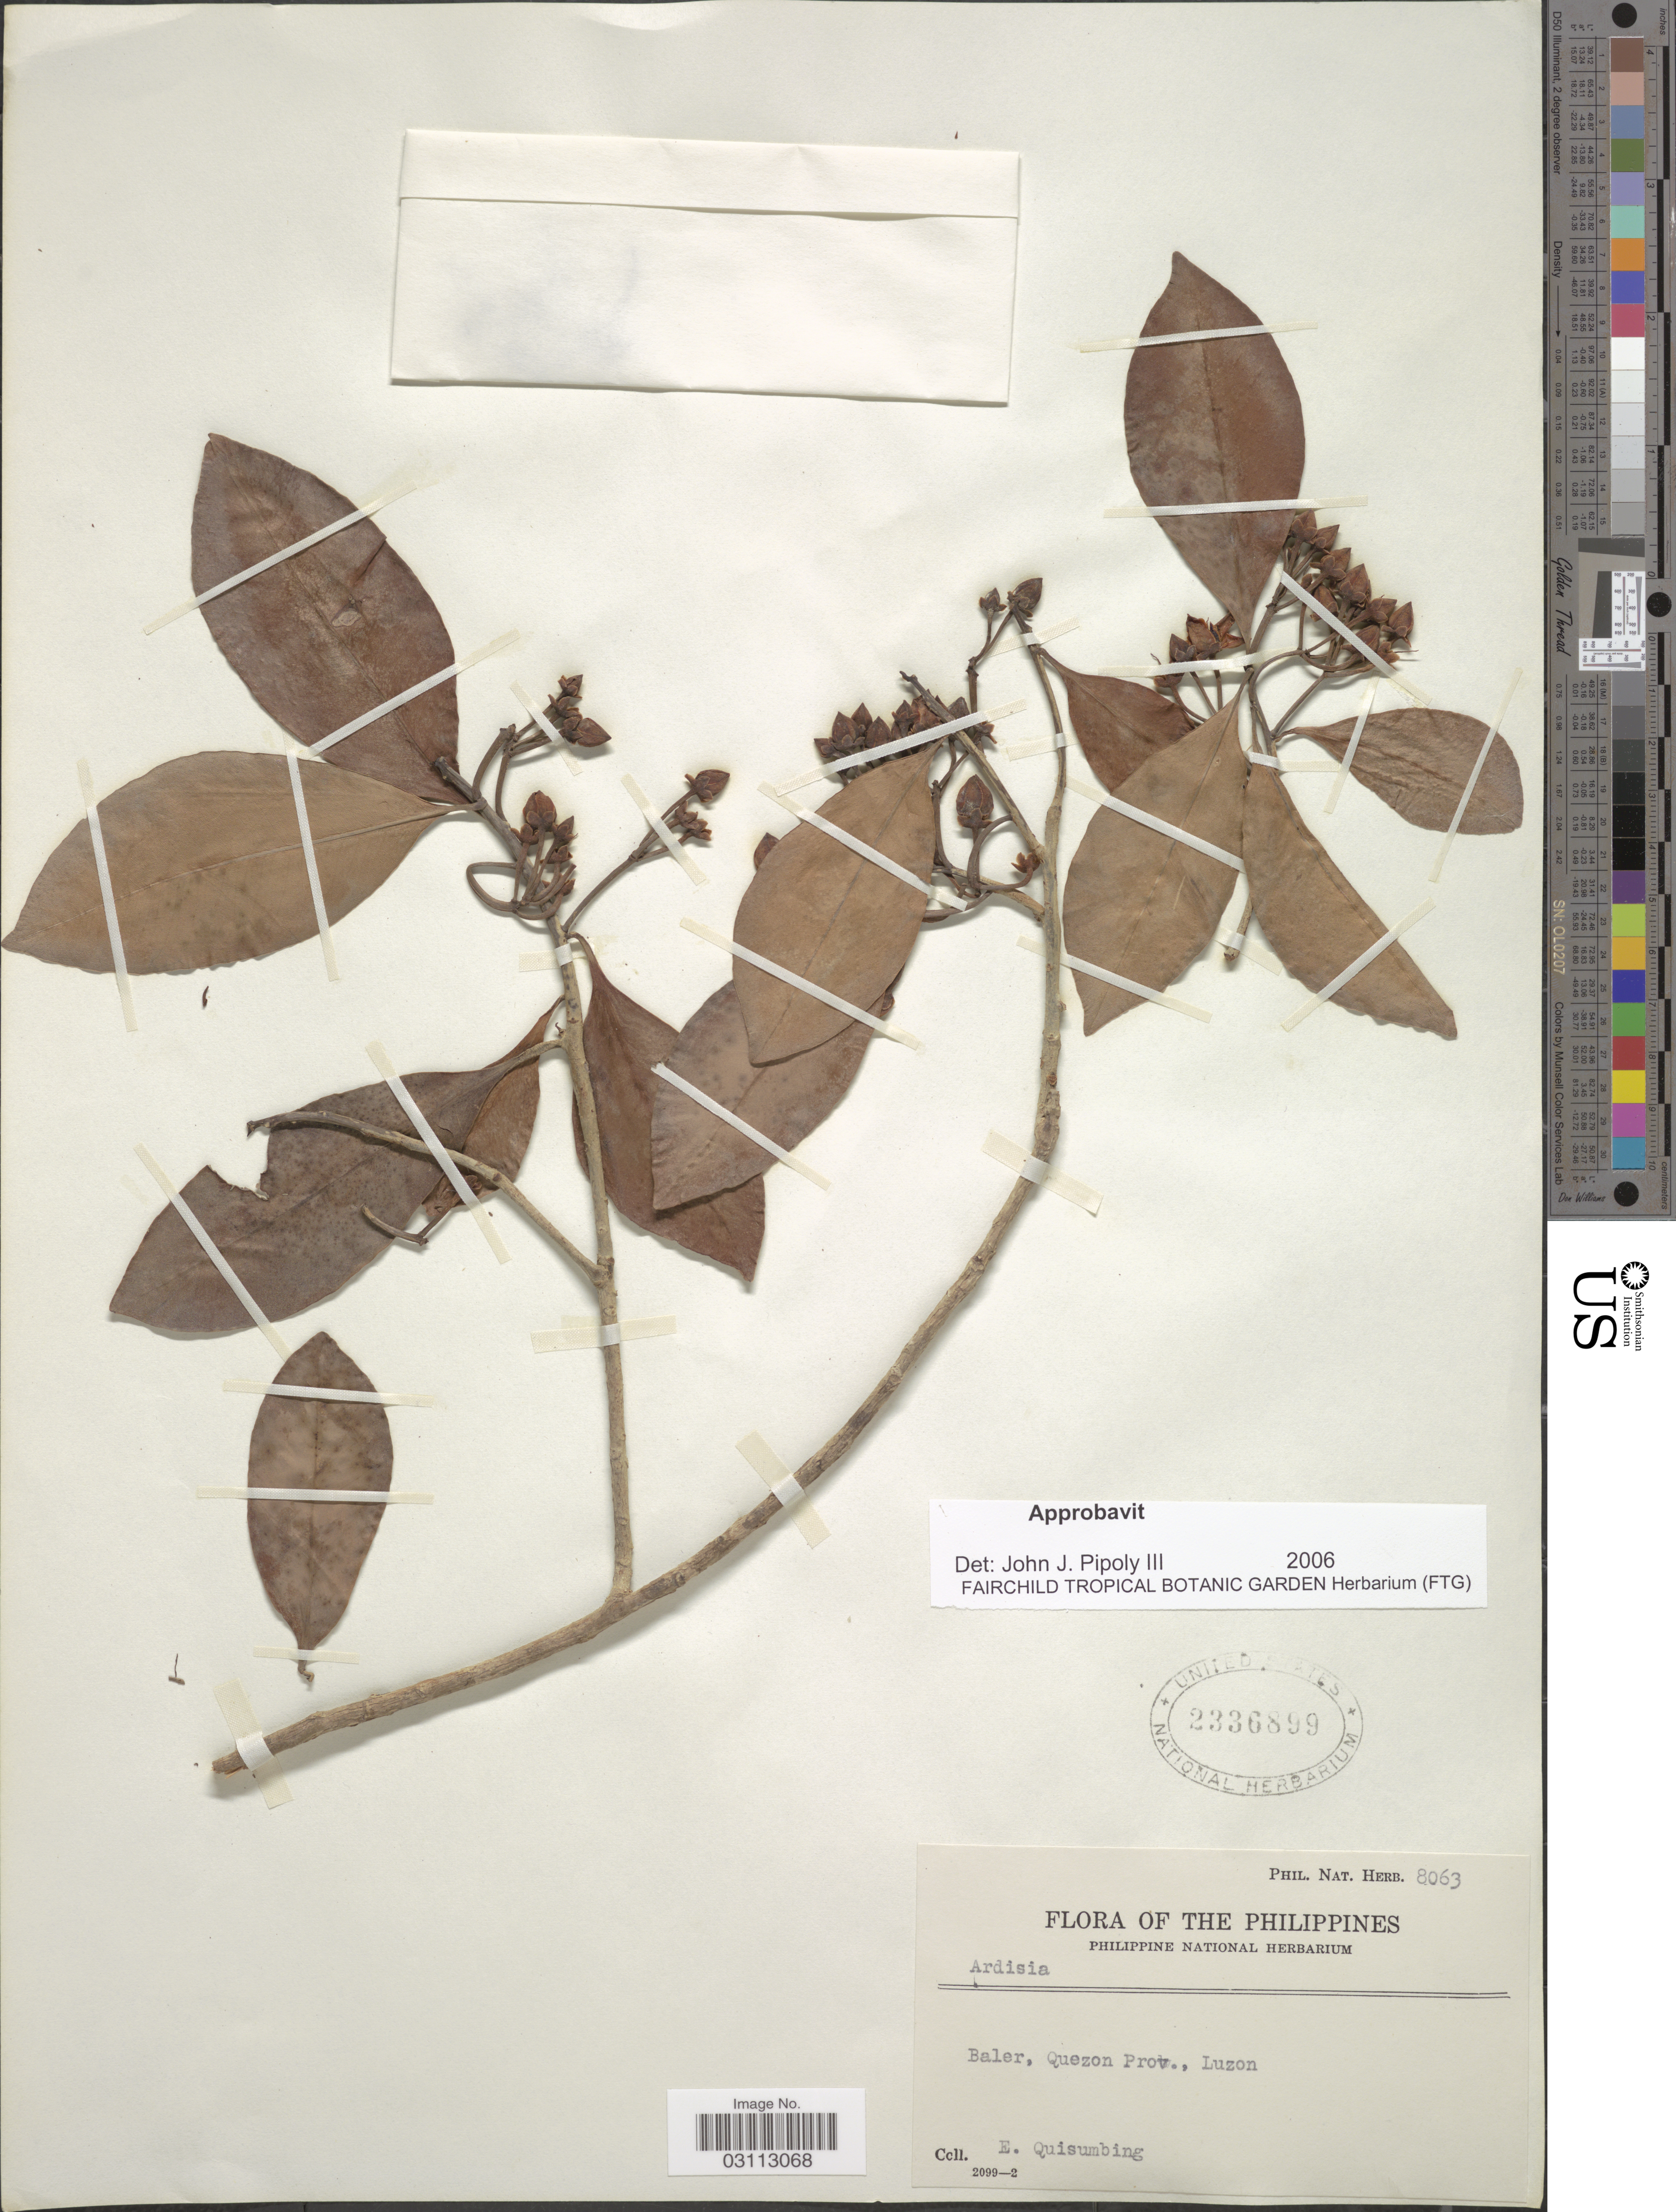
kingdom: Plantae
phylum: Tracheophyta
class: Magnoliopsida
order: Ericales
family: Primulaceae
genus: Ardisia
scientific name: Ardisia sp.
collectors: E. Quisumbing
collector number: Phil. Nat. Herb. 8063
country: Philippines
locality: Baler, Quezon Prov., Luzon.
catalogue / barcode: US 2336899